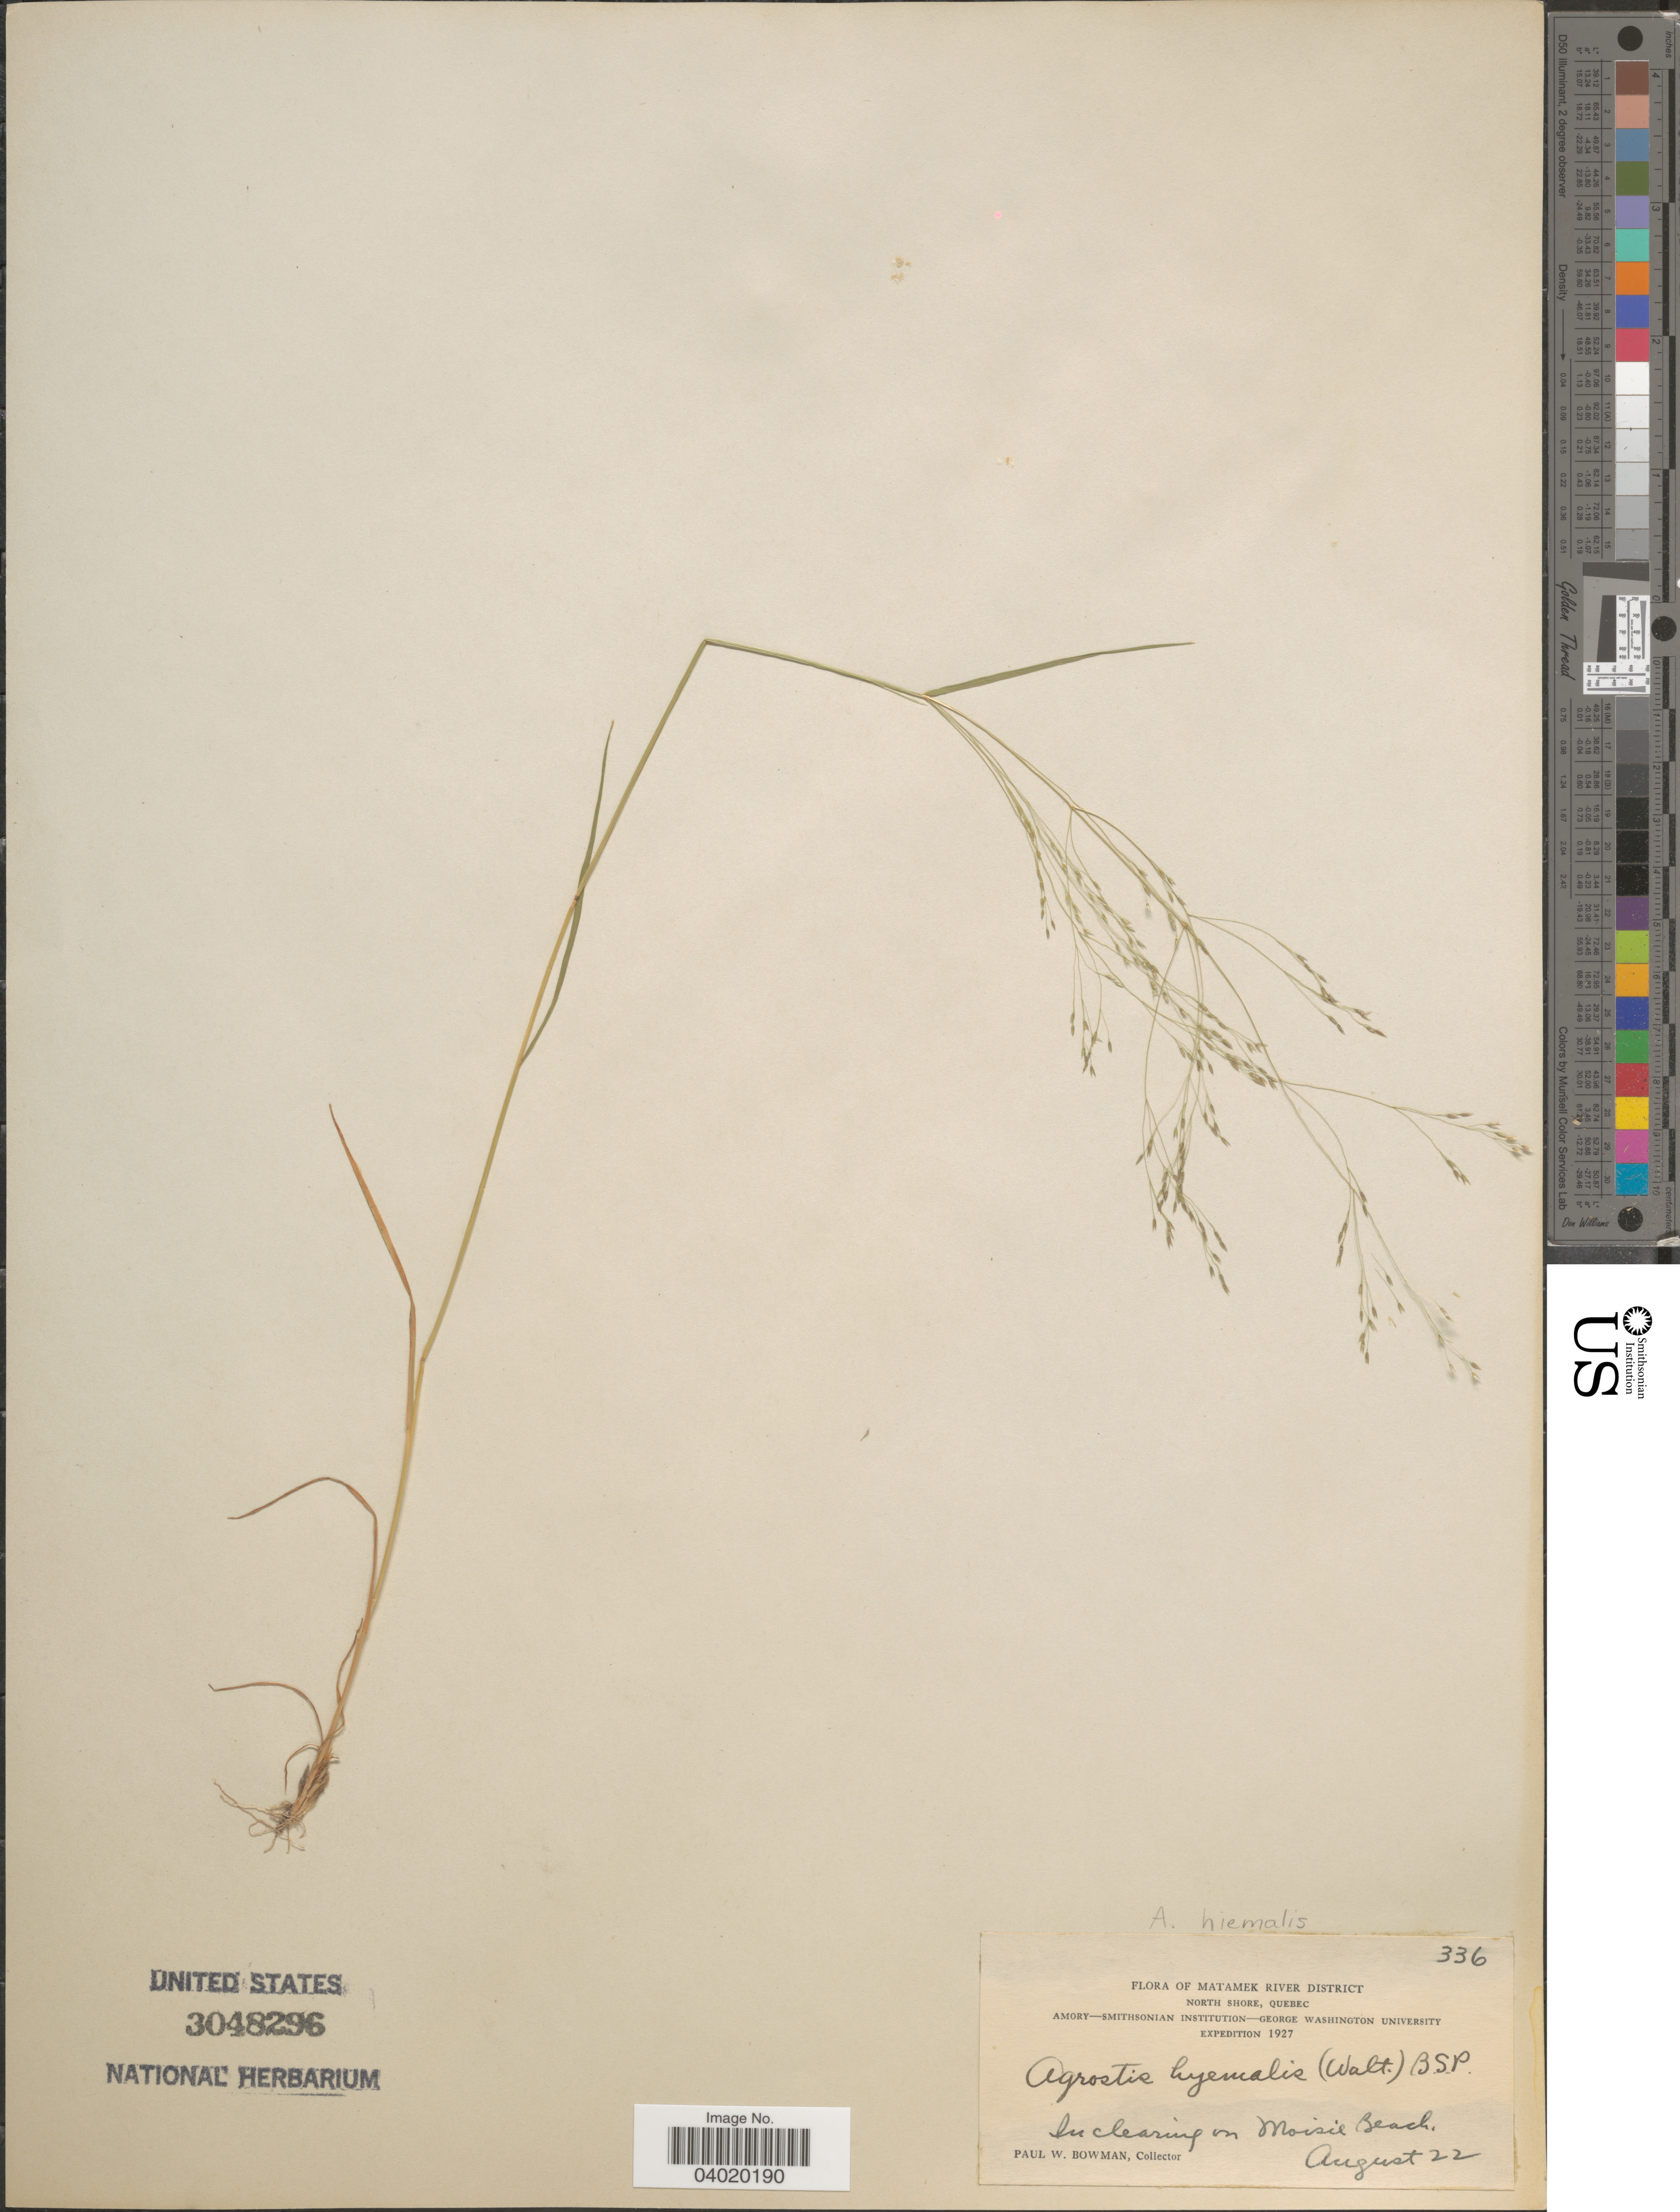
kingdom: Plantae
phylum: Tracheophyta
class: Liliopsida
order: Poales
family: Poaceae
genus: Agrostis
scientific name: Agrostis hyemalis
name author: (Walter) Britton et al.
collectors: P. Bowman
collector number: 336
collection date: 1927-08-22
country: Canada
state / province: Quebec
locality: Matamek River District. North Shore. In clearing on Moisie Beach.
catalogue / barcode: US 3048296